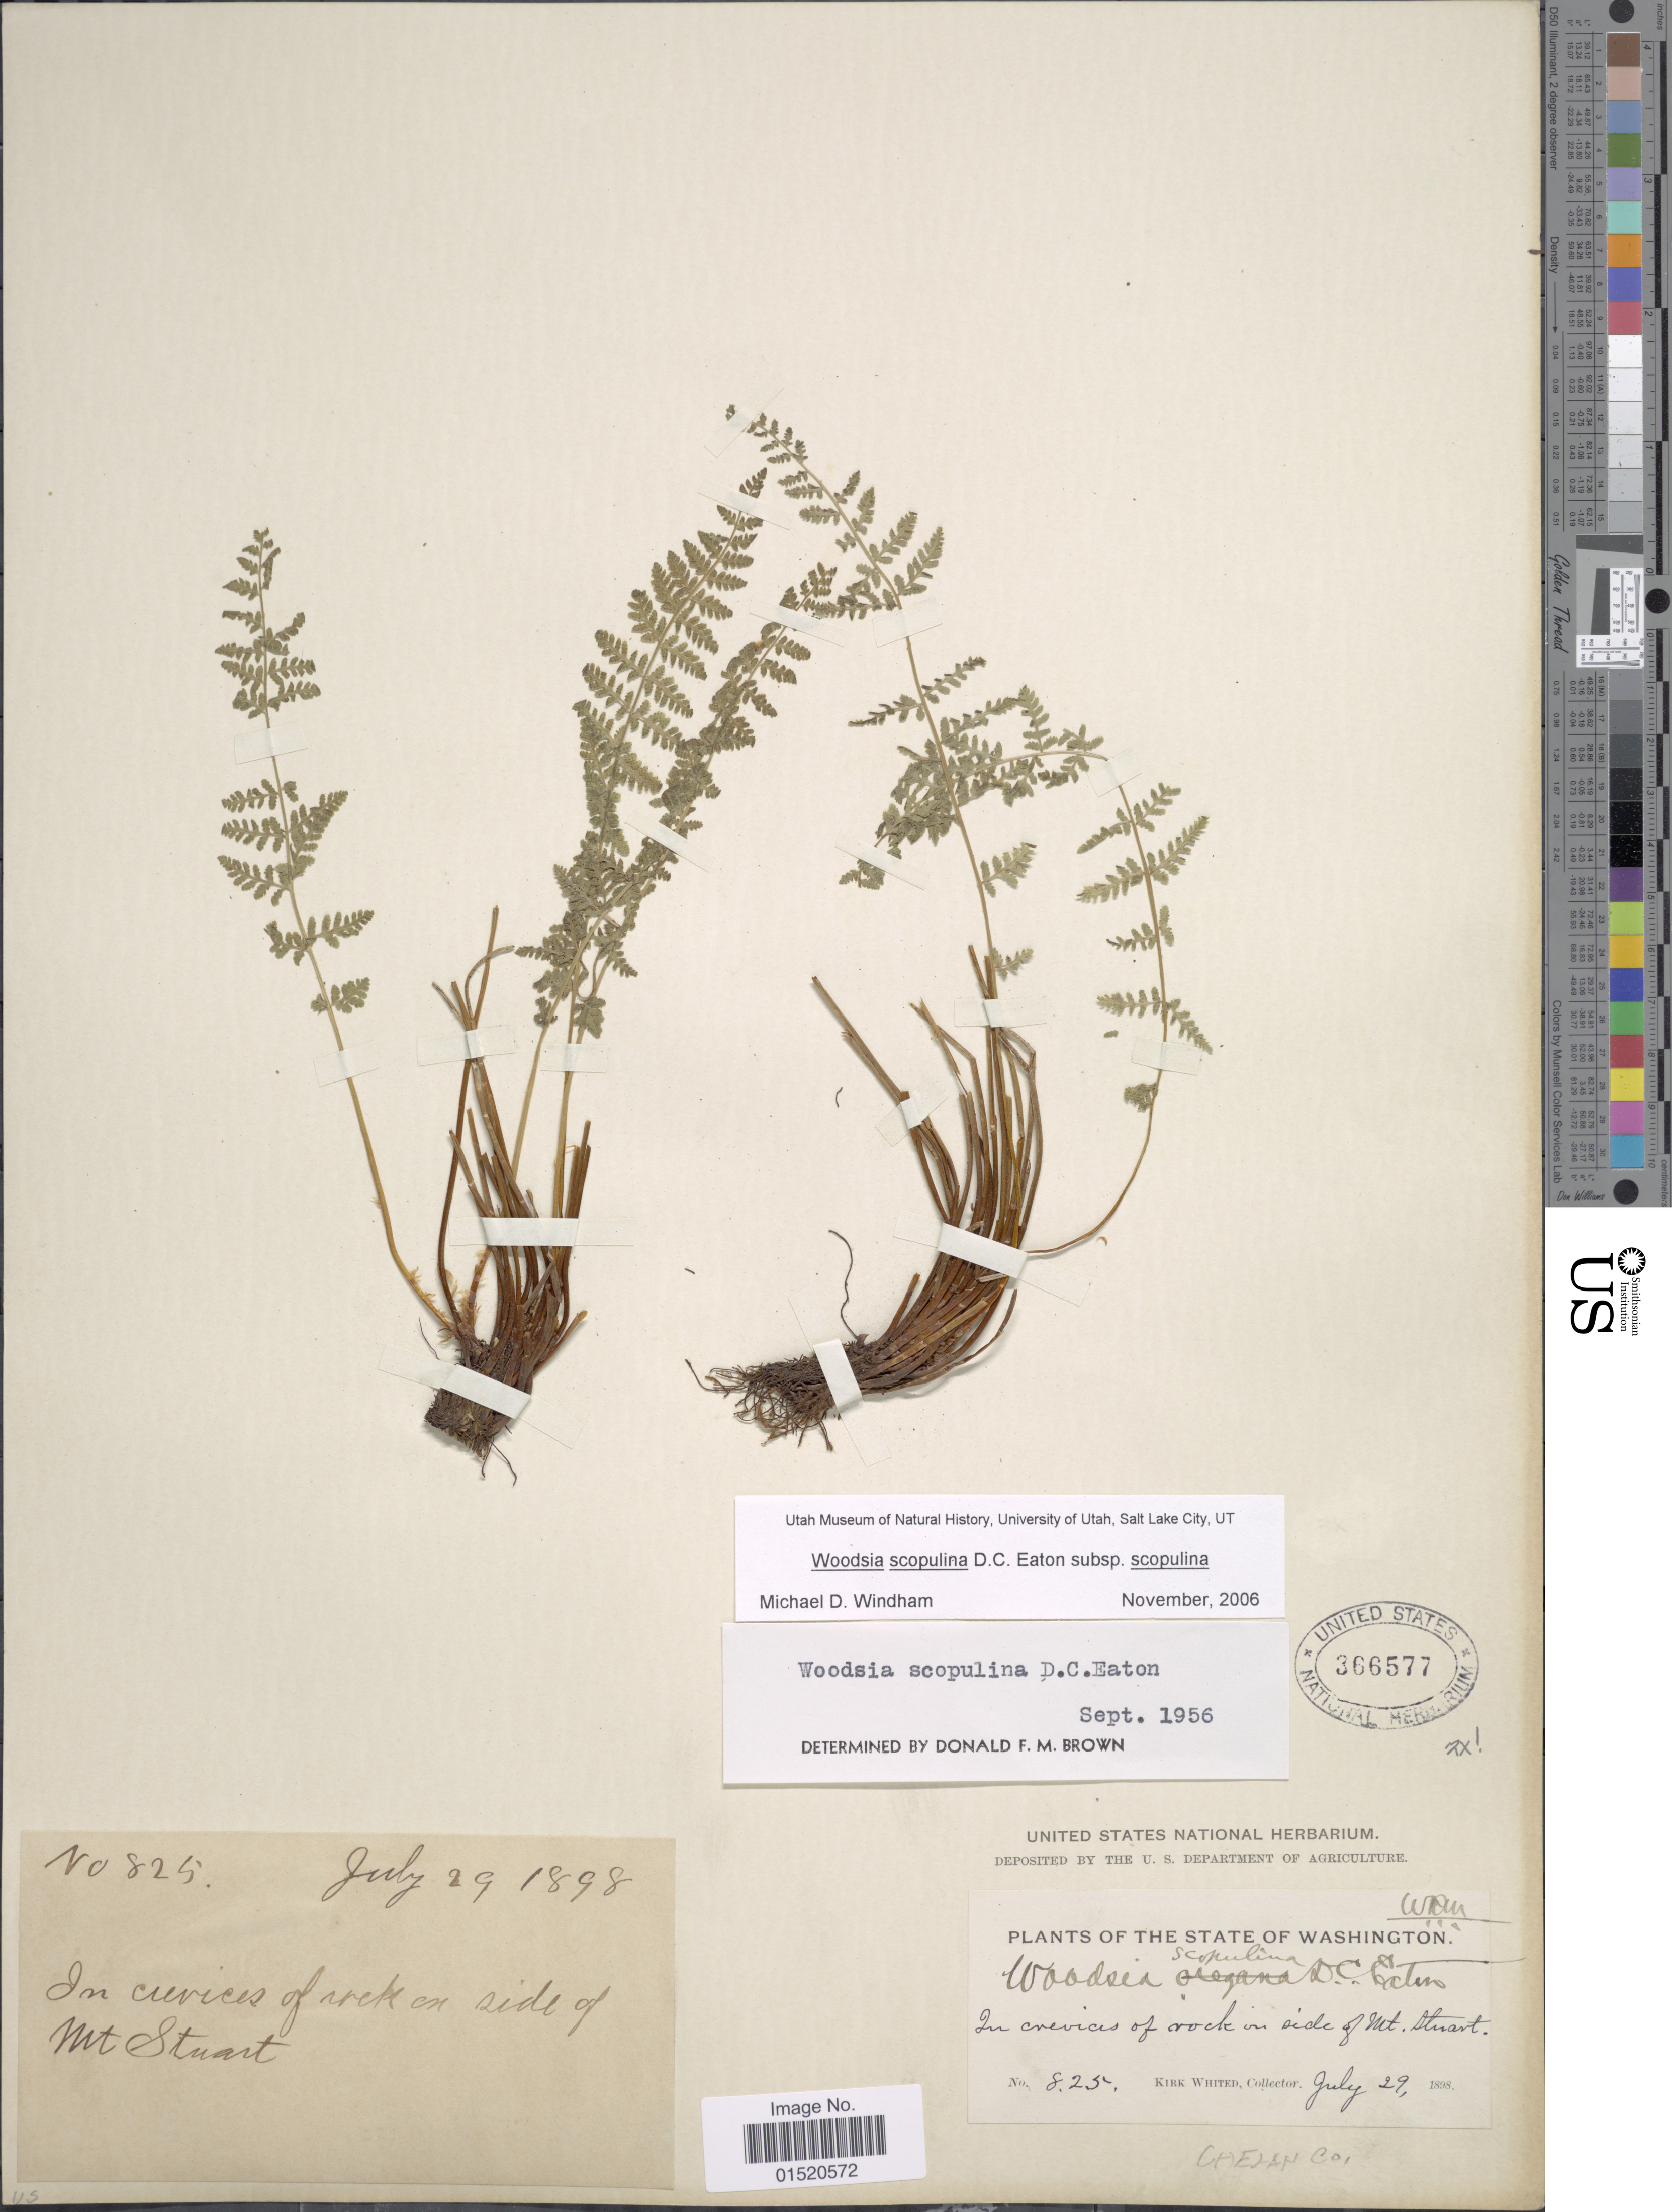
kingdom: Plantae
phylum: Tracheophyta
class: Polypodiopsida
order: Polypodiales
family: Woodsiaceae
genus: Woodsia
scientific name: Woodsia scopulina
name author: D.C. Eaton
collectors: K. Whited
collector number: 825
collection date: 1898-07-29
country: United States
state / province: Washington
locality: In crevices of rock on side of Mt Stuart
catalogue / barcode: US 366577